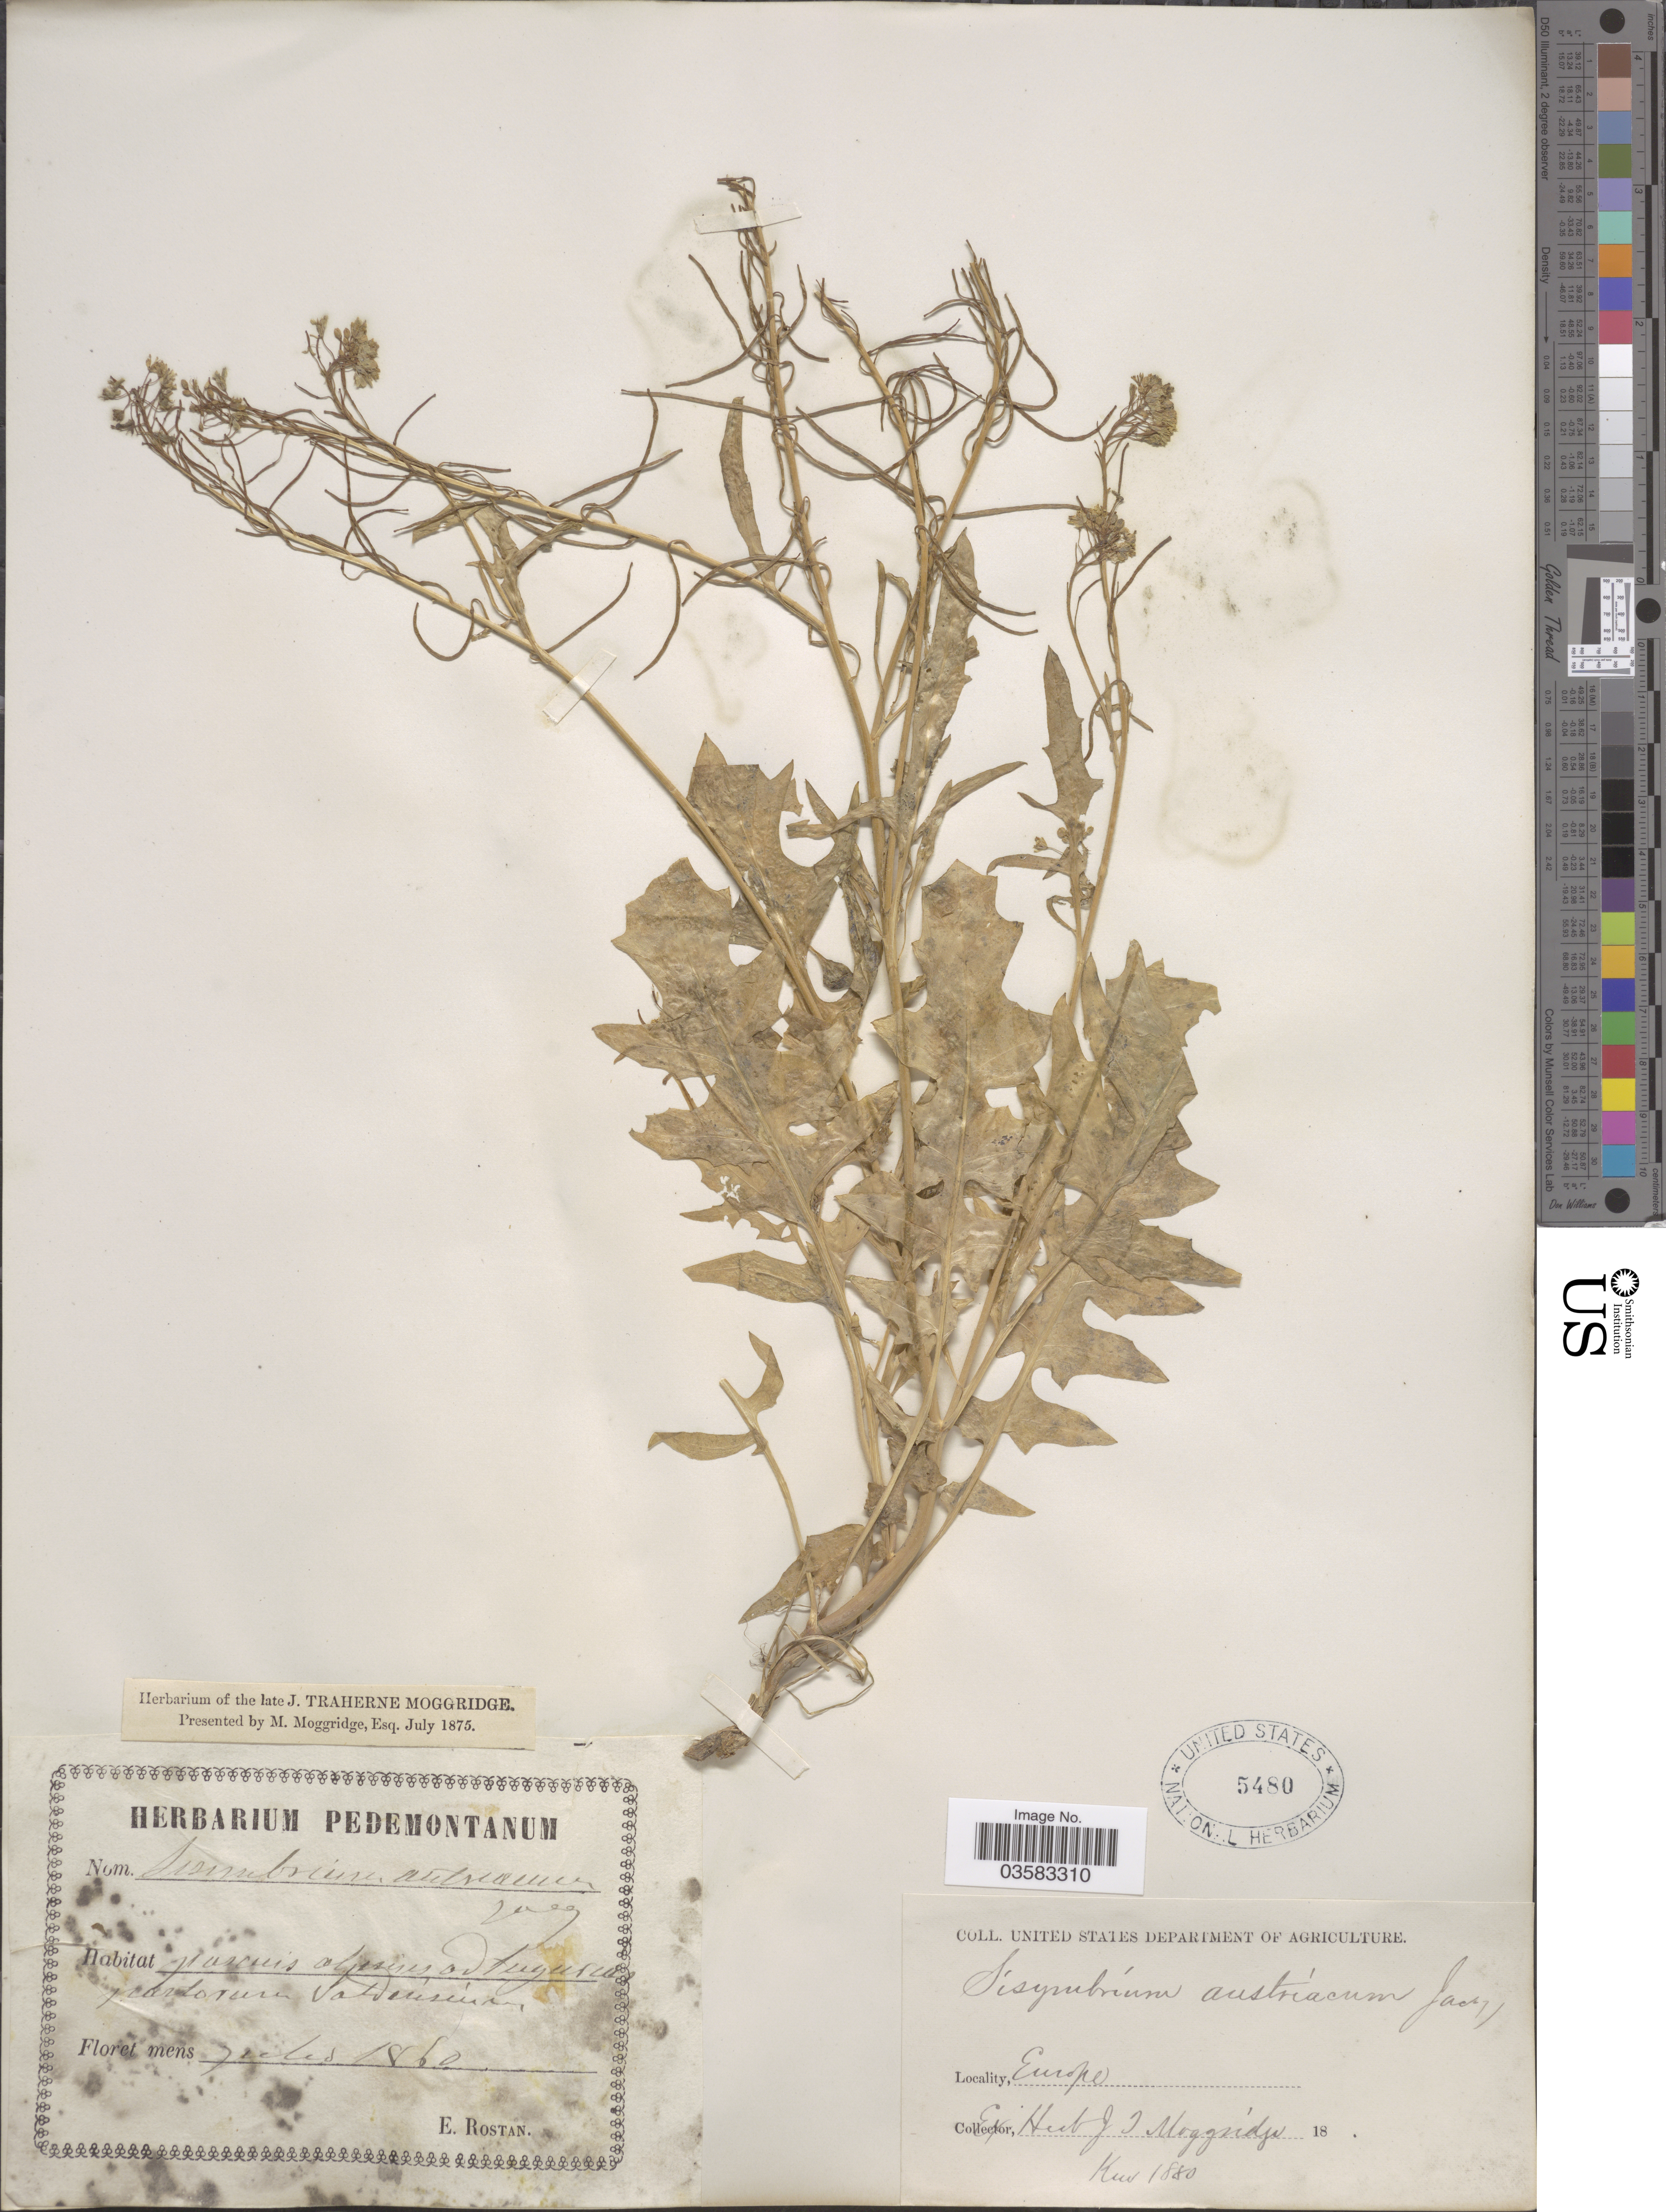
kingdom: Plantae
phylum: Tracheophyta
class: Magnoliopsida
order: Brassicales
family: Brassicaceae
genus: Sisymbrium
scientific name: Sisymbrium austriacum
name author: Jacq.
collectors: E. Rostan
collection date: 1860-07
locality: Pascuis alpises ad fuguras partorura Valderisuin. Europe. [interpreted]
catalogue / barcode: US 5480